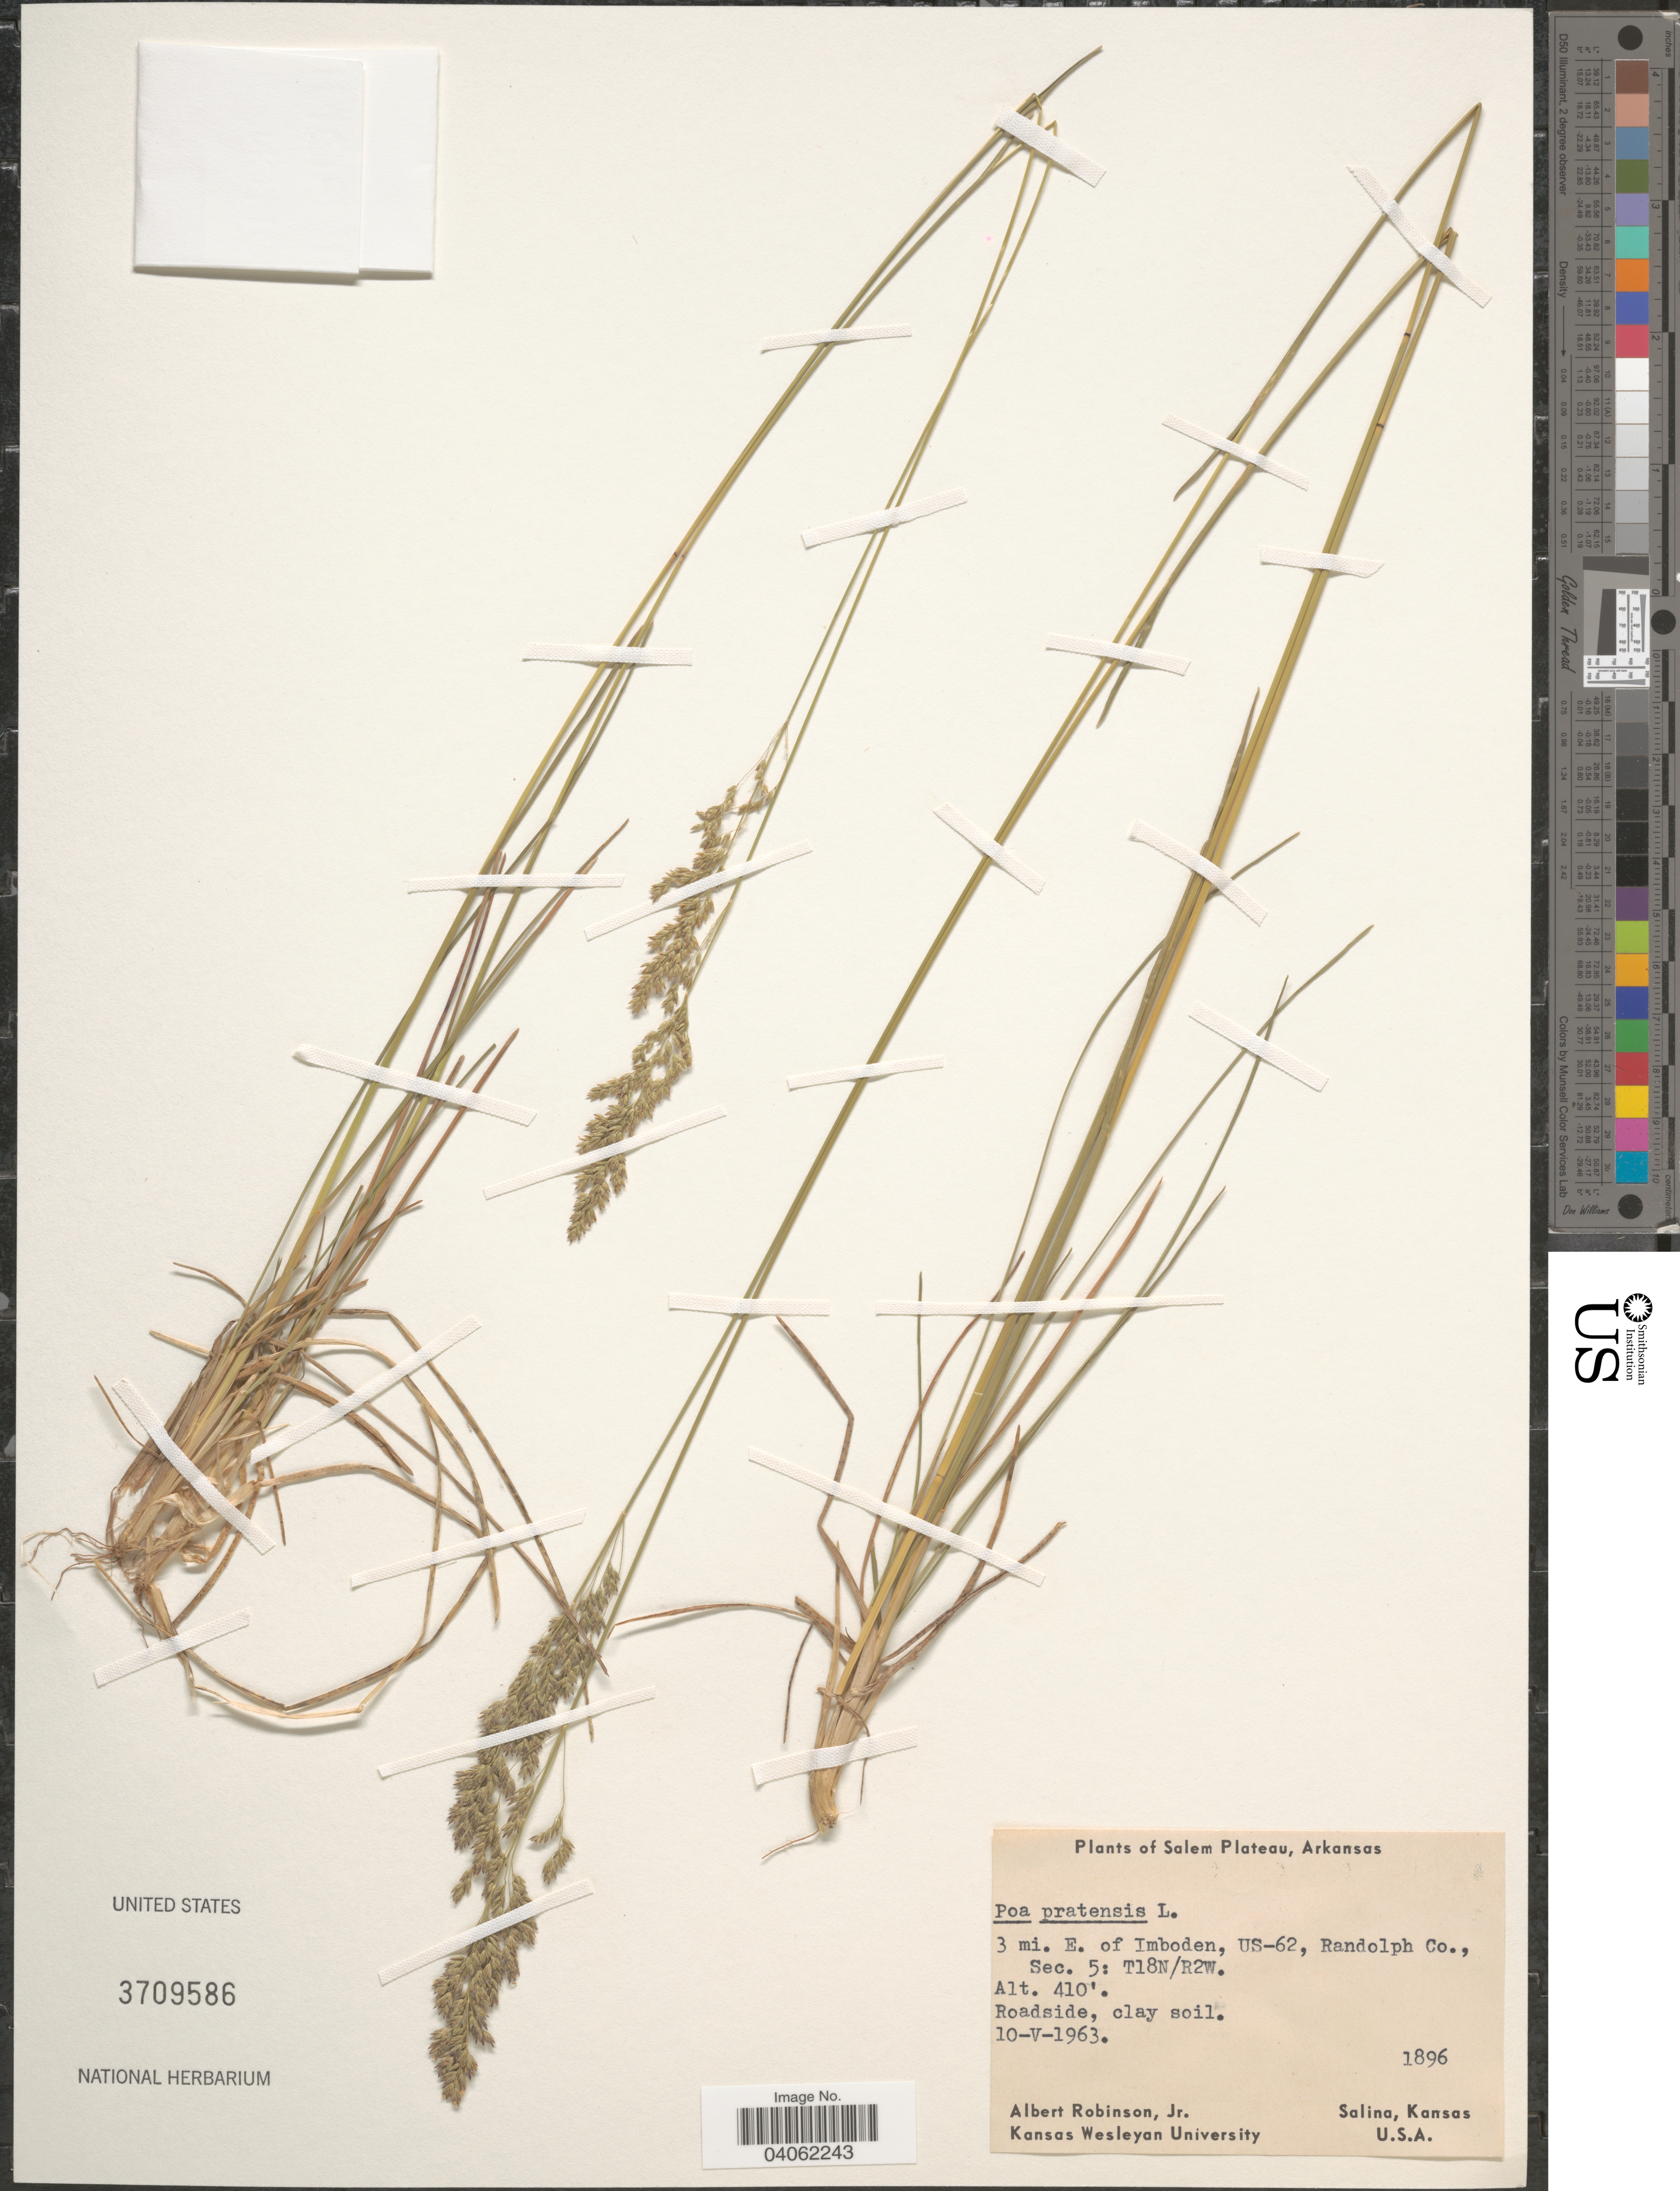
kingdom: Plantae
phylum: Tracheophyta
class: Liliopsida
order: Poales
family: Poaceae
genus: Poa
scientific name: Poa pratensis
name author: L.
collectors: A. Robinson Jr.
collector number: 1896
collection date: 1963-05-10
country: United States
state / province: Arkansas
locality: Salem Plateau. 3 mi. E. of Imboden, US-62, Randolph Co., Sec. 5: T18N/R2W.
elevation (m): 125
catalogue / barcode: US 3709586